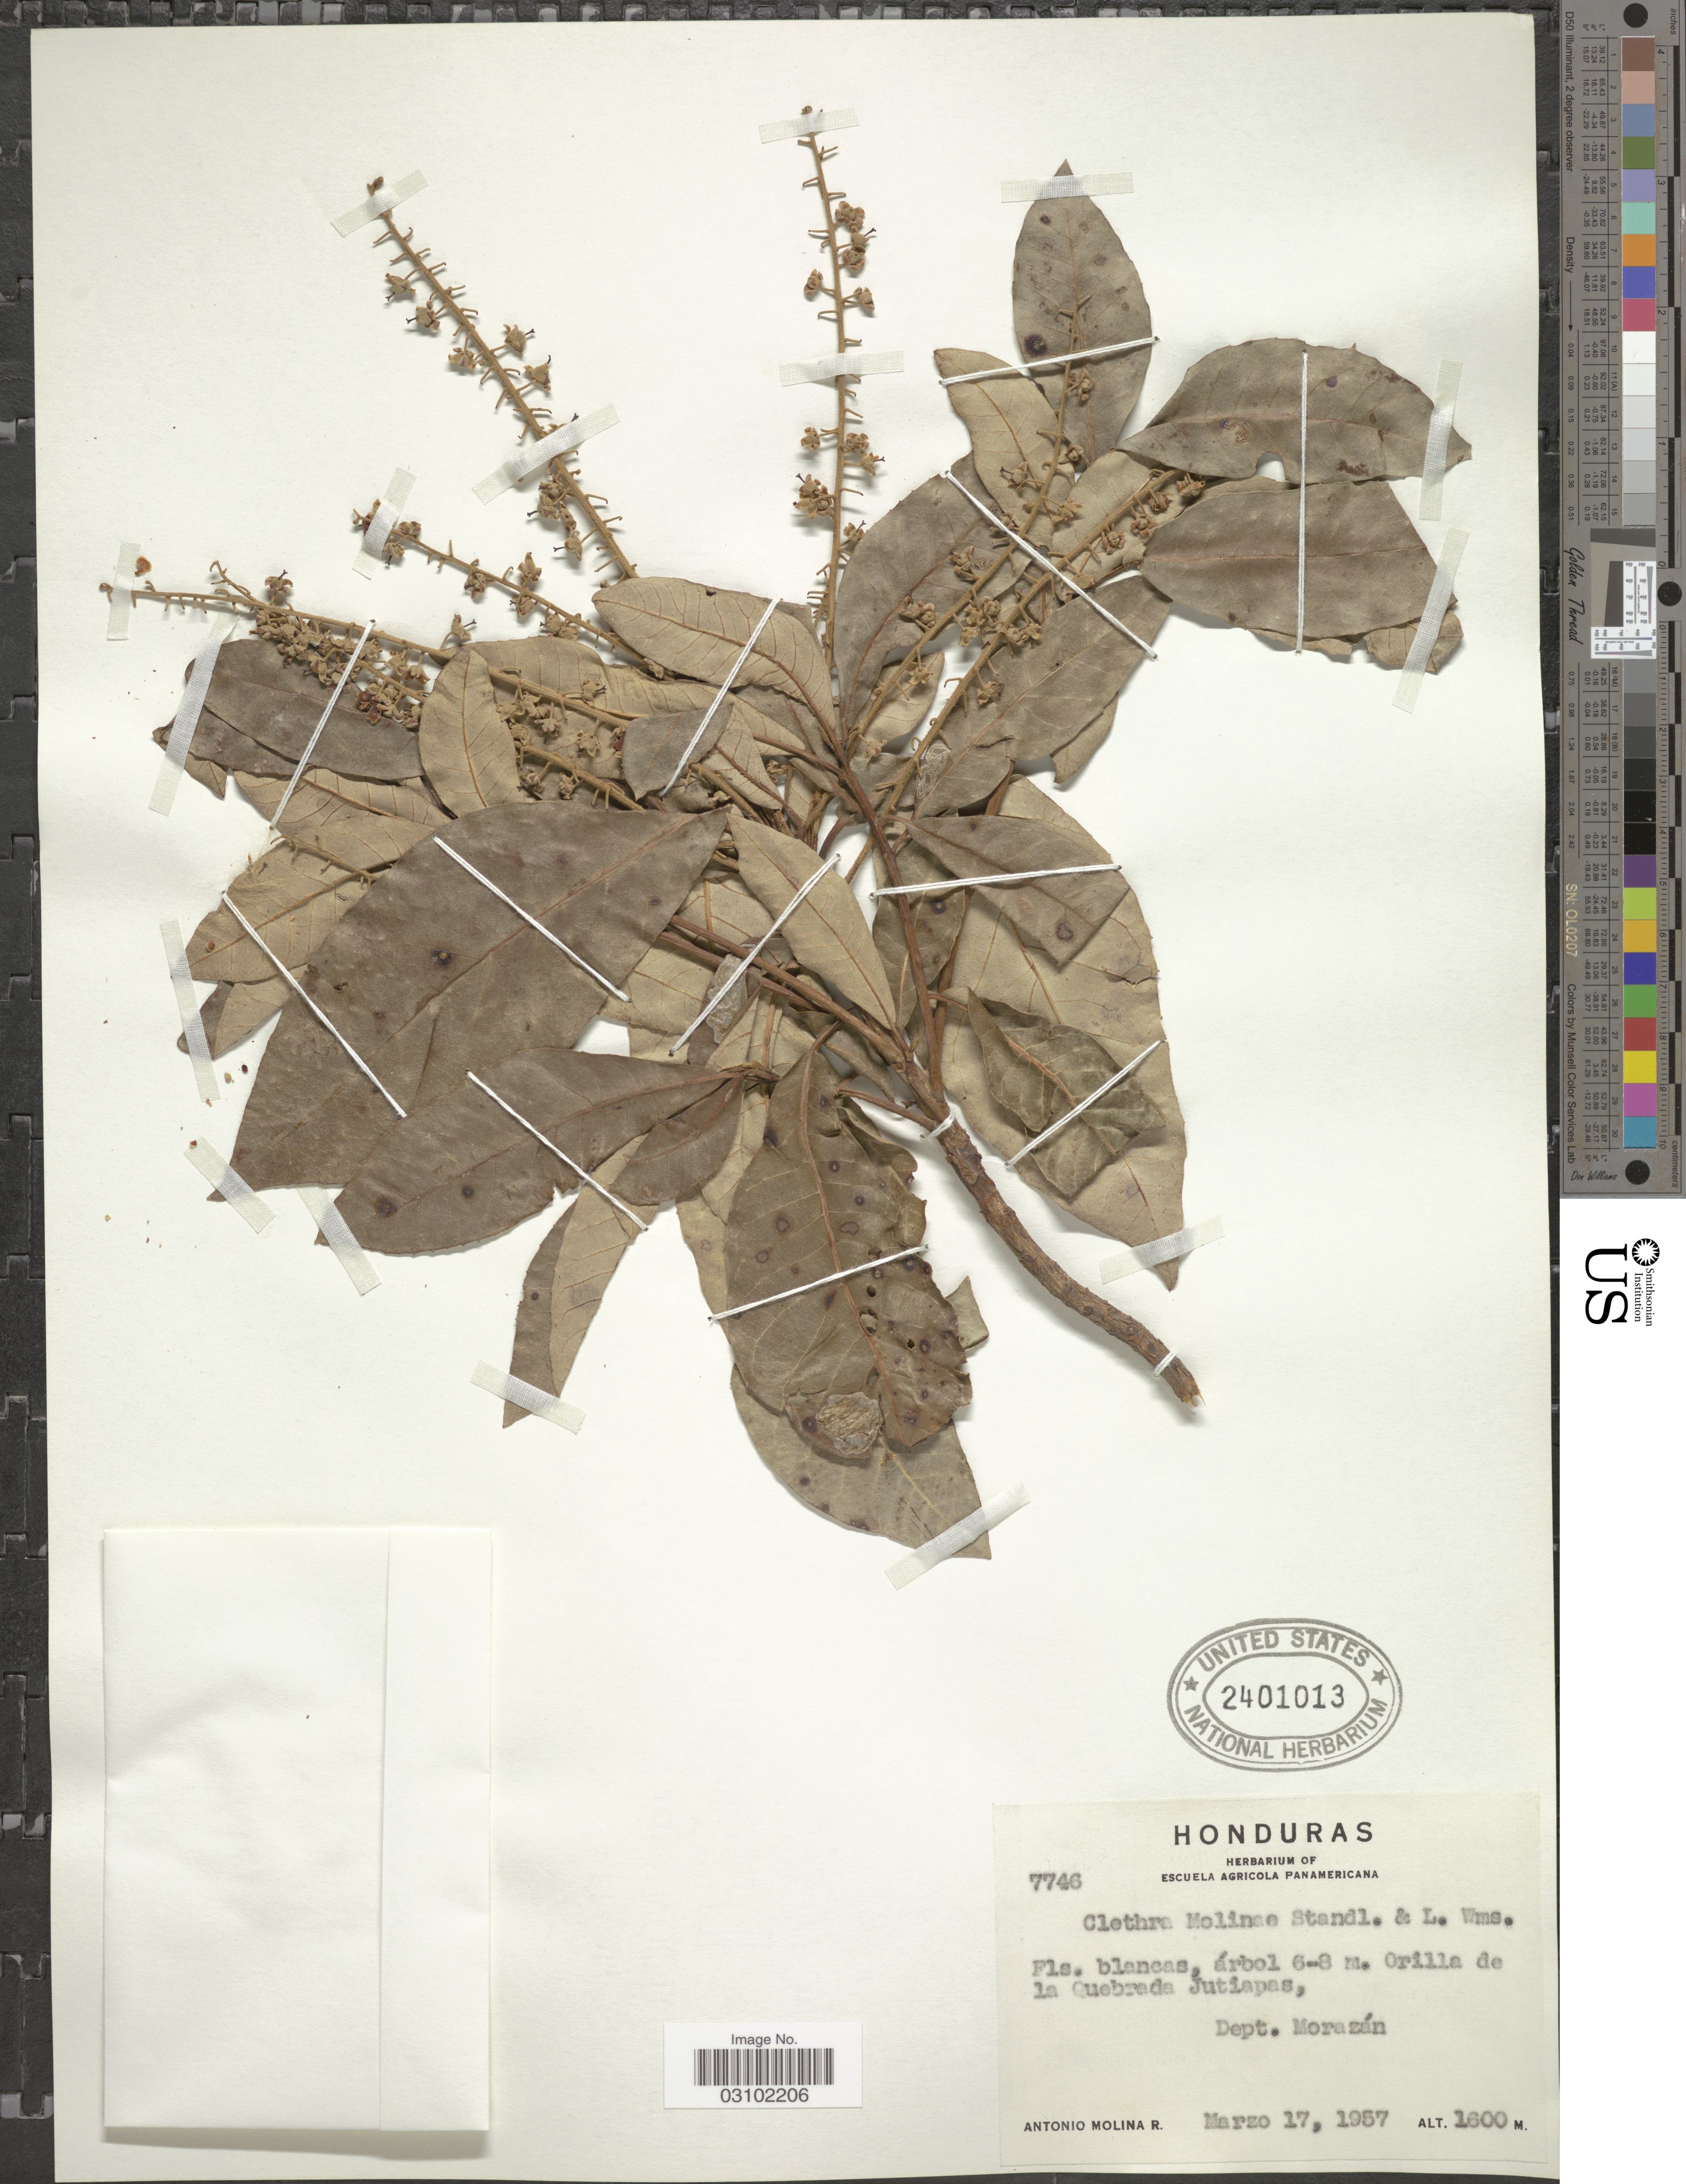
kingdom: Plantae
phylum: Tracheophyta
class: Magnoliopsida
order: Ericales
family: Clethraceae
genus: Clethra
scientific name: Clethra molinae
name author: Standl. & L.O. Williams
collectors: A. Molina R.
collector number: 7746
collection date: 1957-03-17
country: Honduras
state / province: Fco. Morazán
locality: Orilla de la Quebrada Jutiapas, Dept. Morazán.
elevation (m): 1600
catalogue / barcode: US 2401013